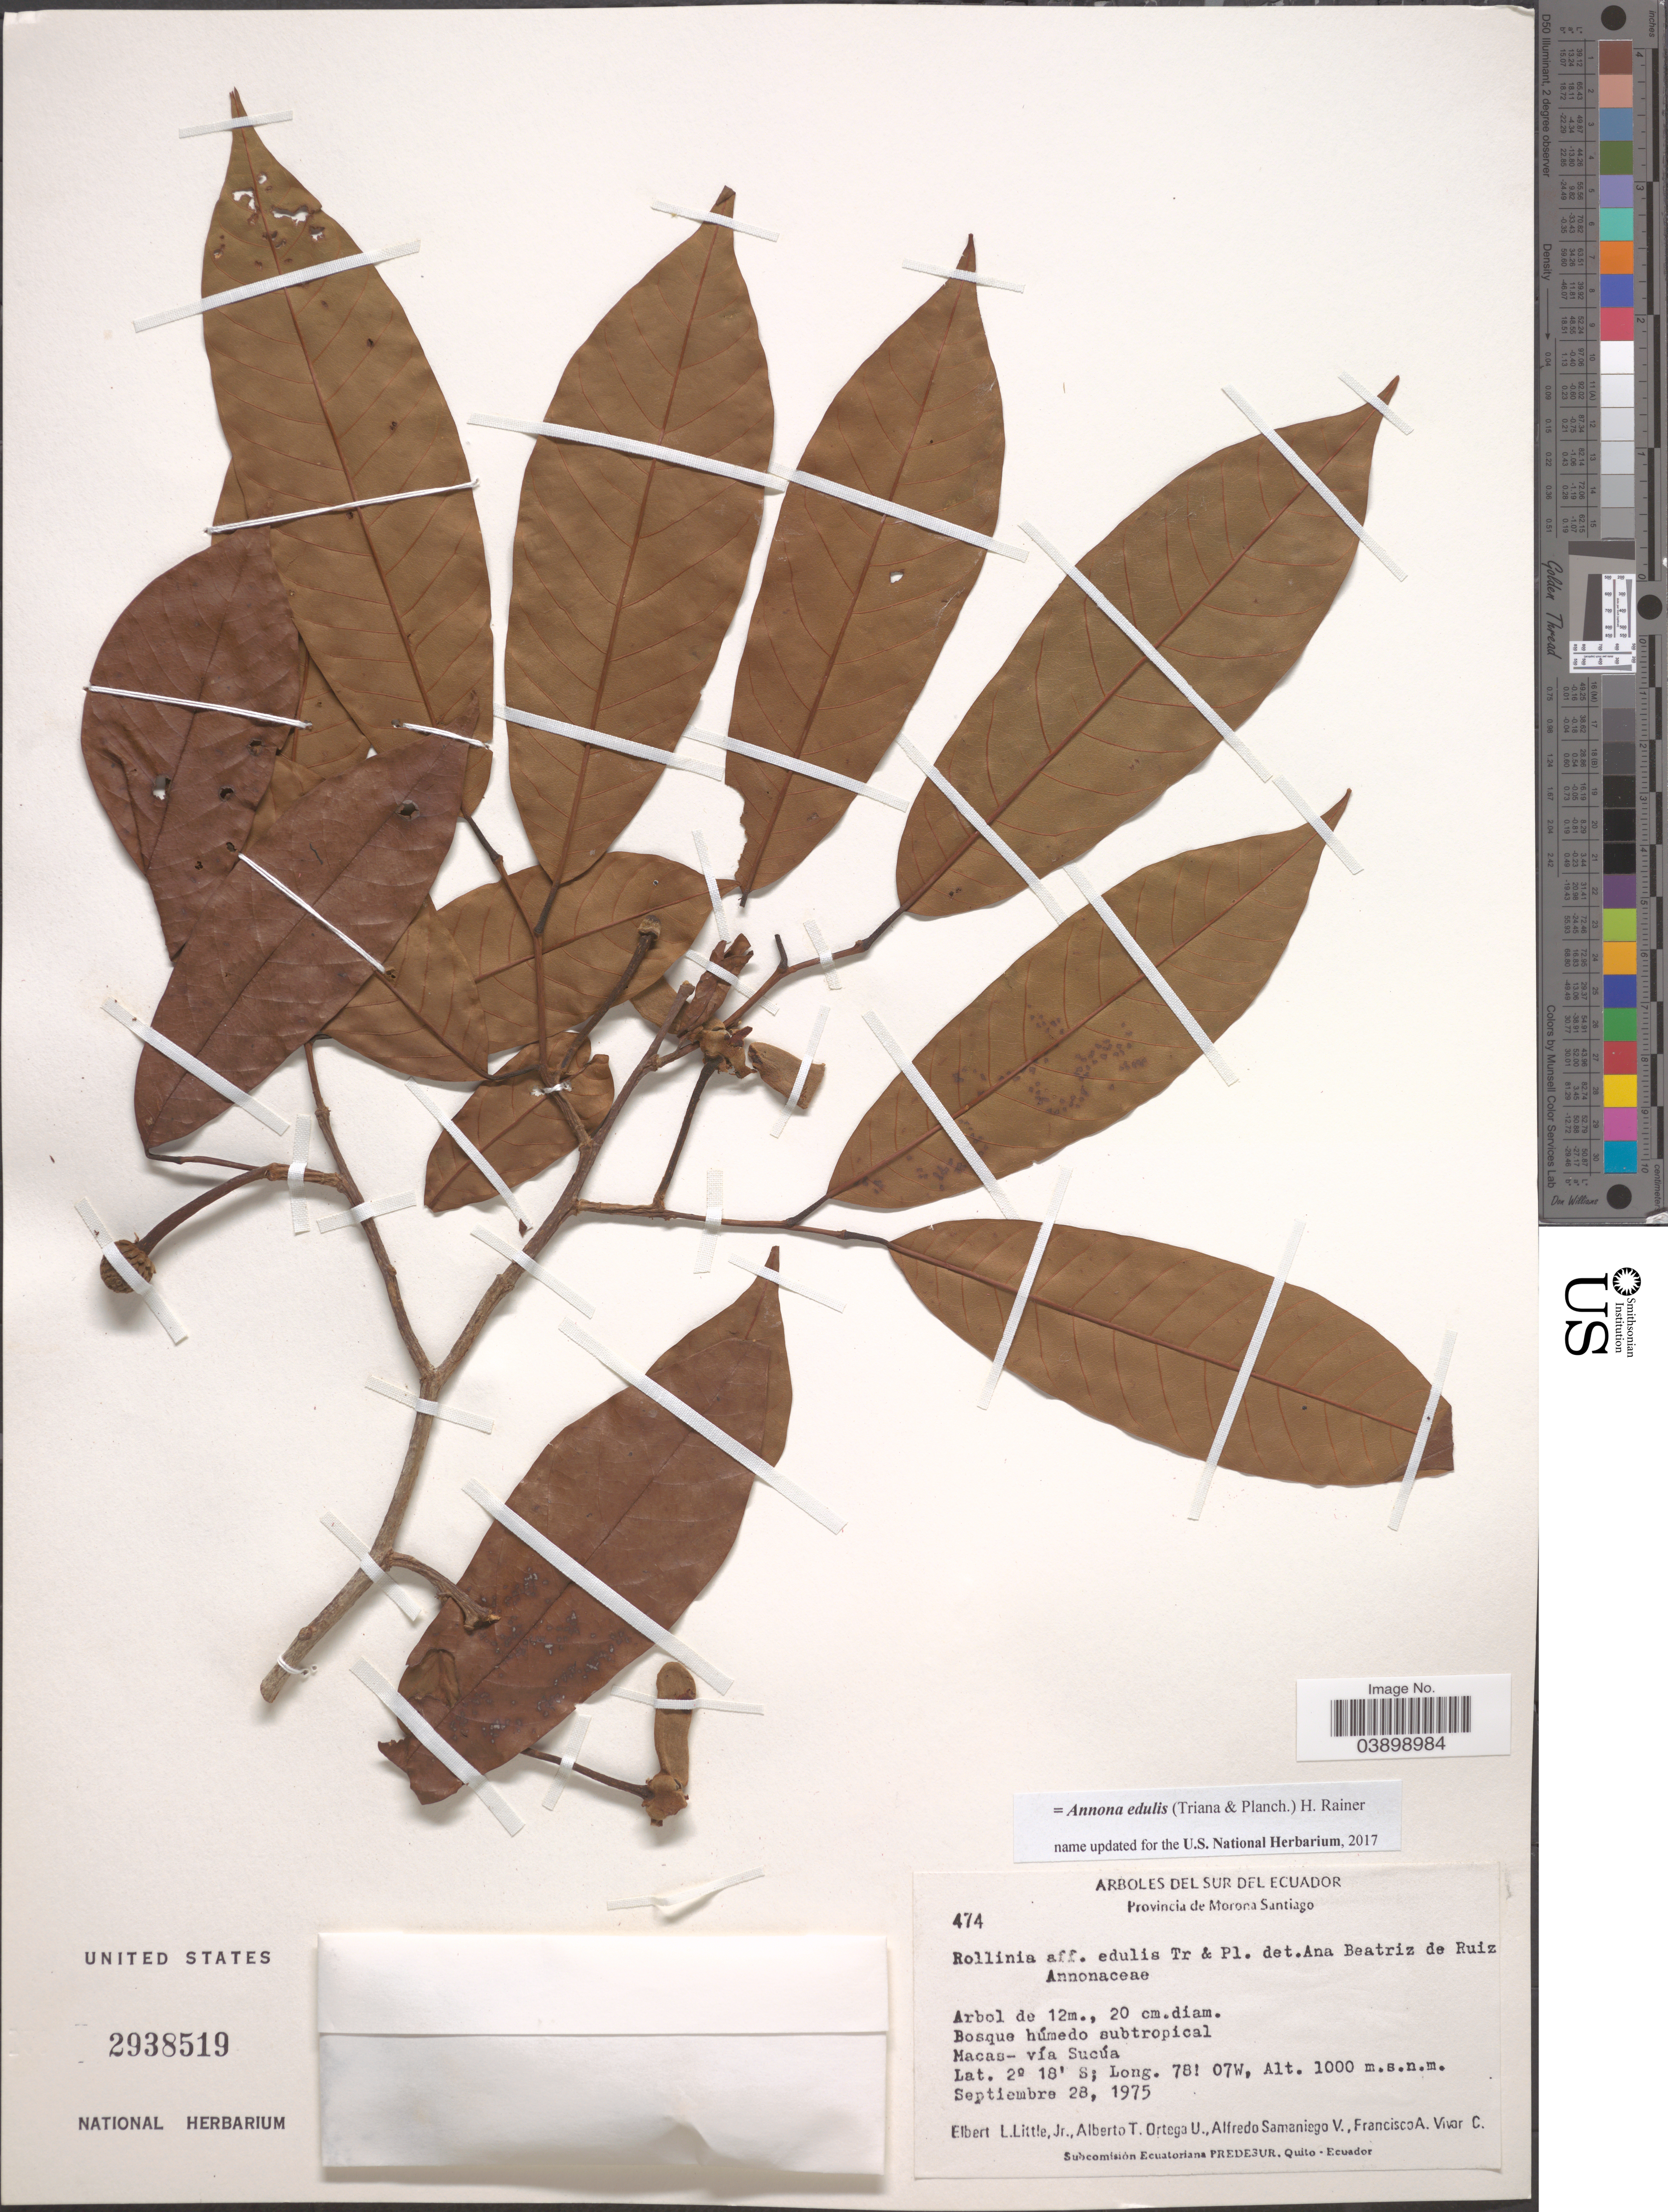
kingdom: Plantae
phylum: Tracheophyta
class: Magnoliopsida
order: Magnoliales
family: Annonaceae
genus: Annona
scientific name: Annona edulis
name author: (Triana & Planch.) H. Rainer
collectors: E. L. Little, A. T. Ortega U., A. Samaniego V. & F. A. Vivar C.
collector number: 474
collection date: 1975-09-28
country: Ecuador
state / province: Morona-Santiago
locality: Bosque húmedo subtropical. Macas - vía Sucúa.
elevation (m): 1000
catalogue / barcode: US 2938519